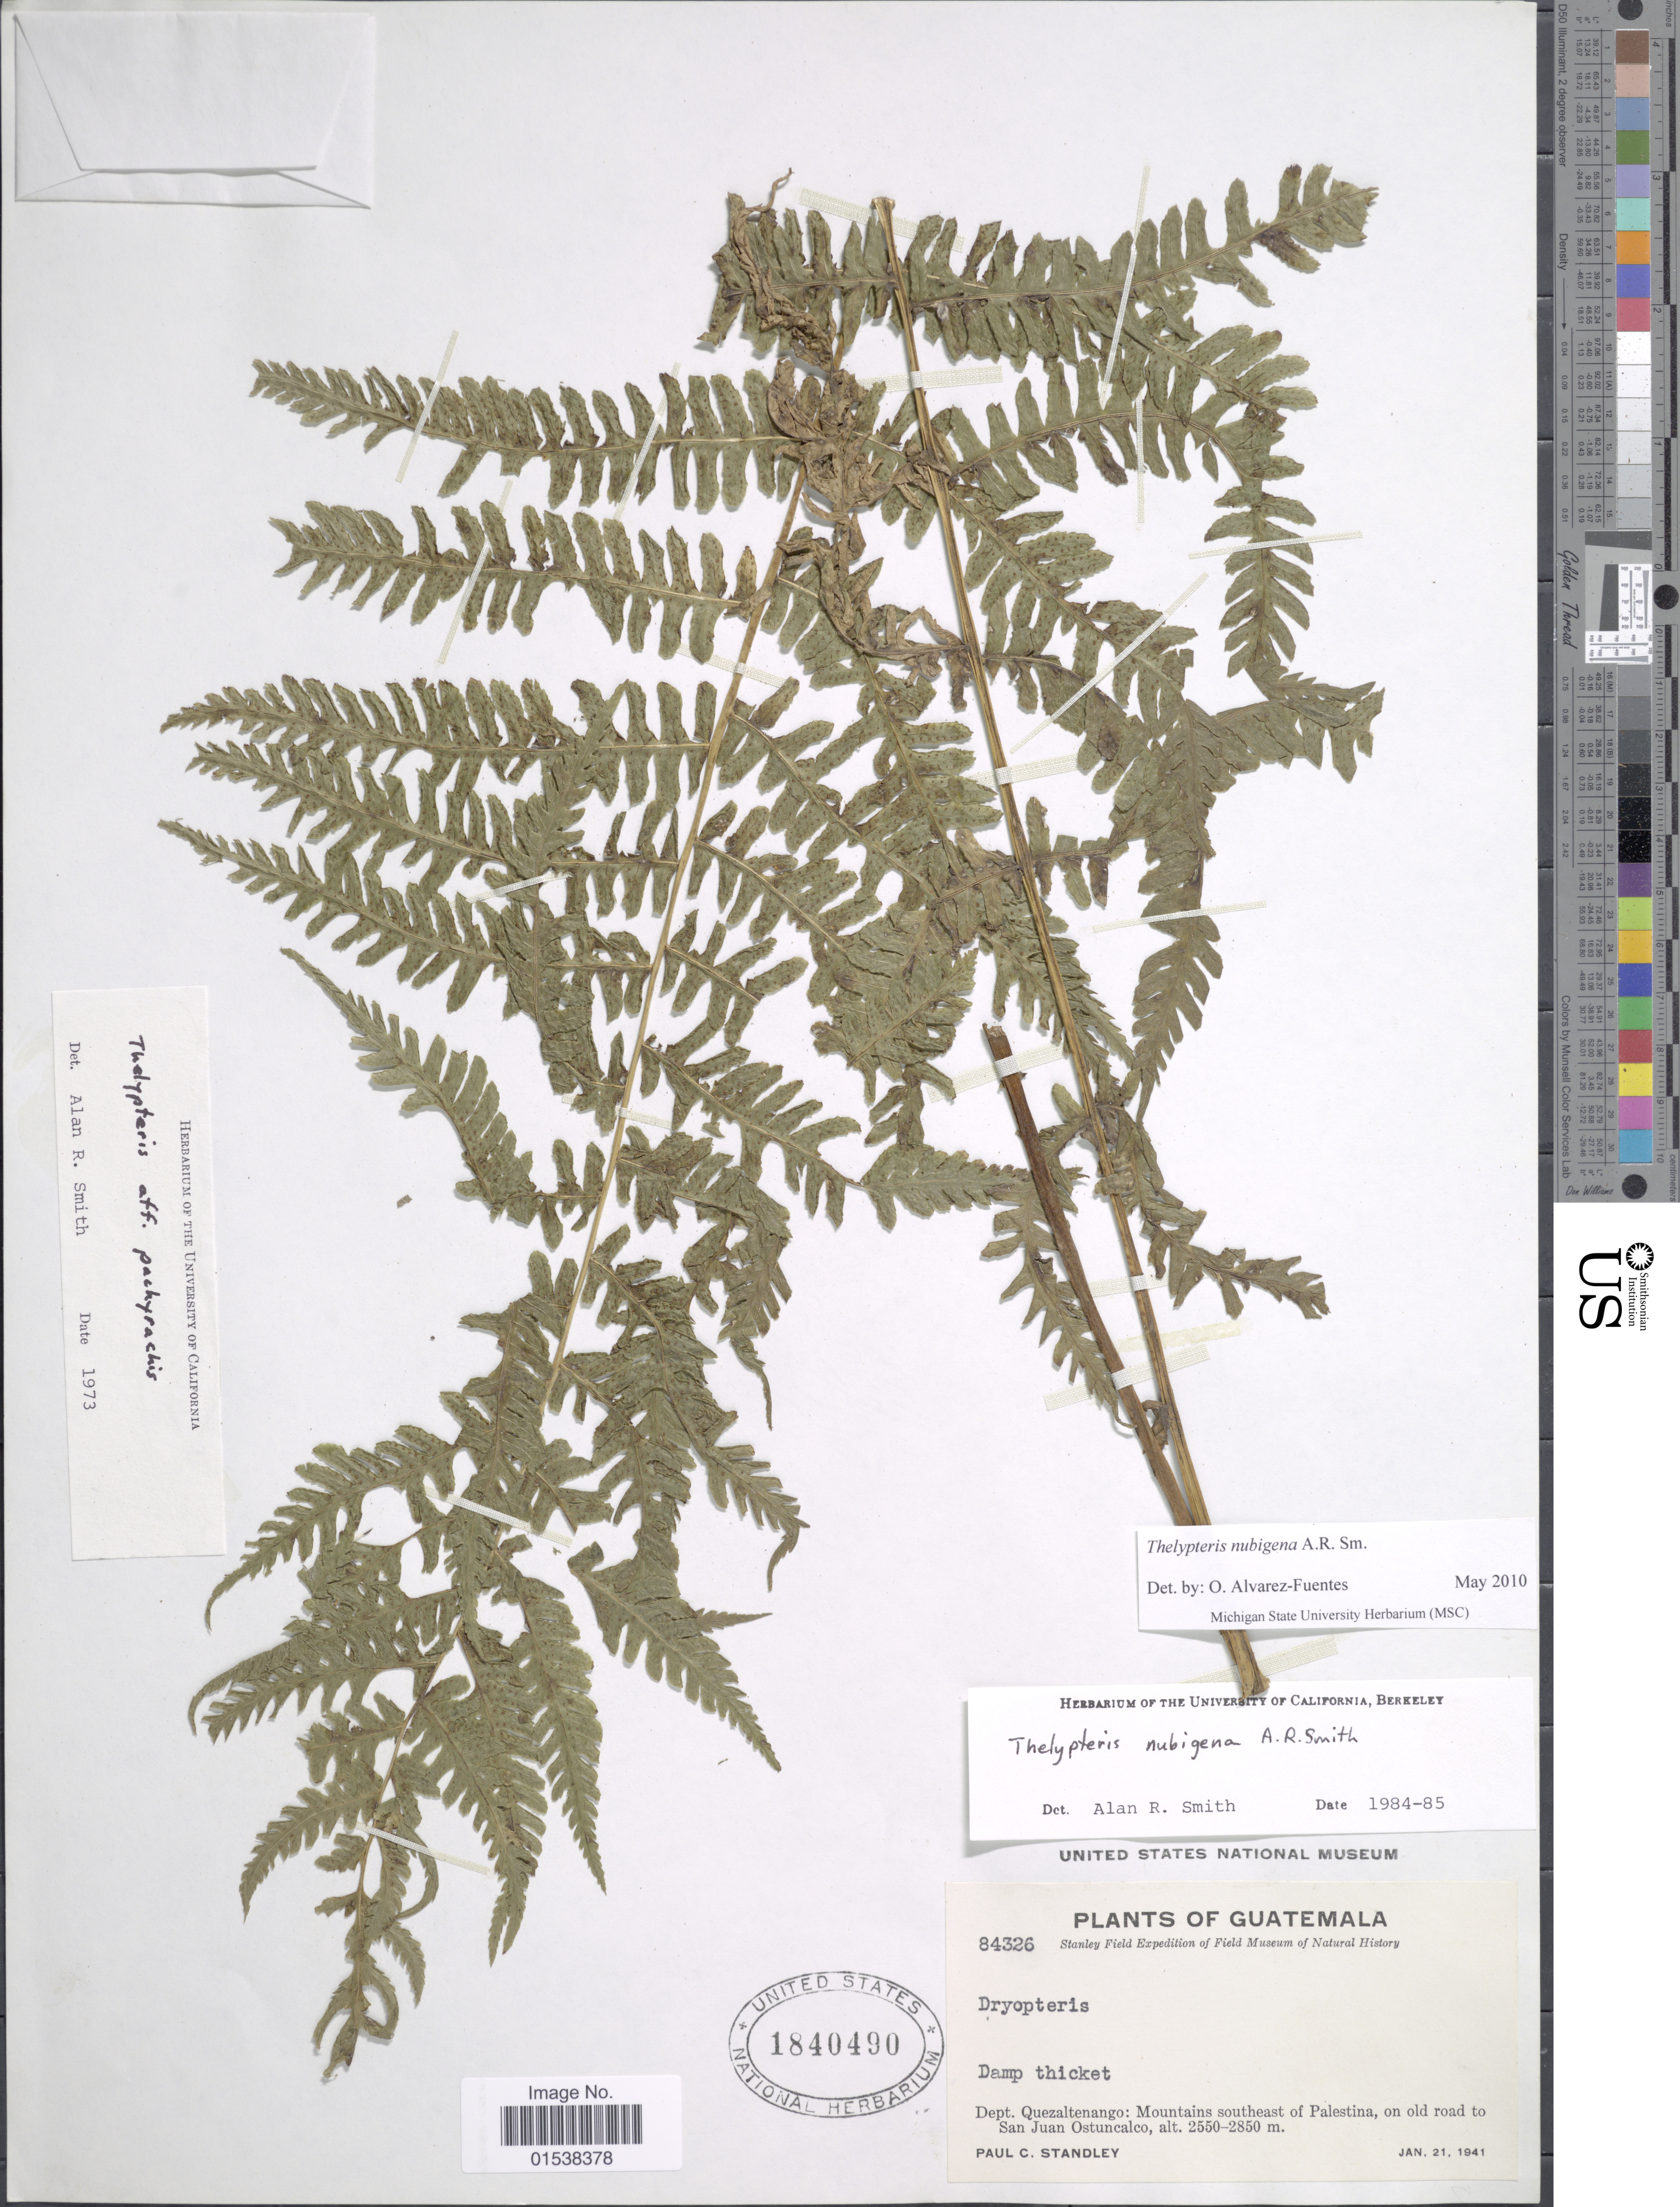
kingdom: Plantae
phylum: Tracheophyta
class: Polypodiopsida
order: Polypodiales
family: Thelypteridaceae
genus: Amauropelta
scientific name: Amauropelta nubigena (A.R. Sm.) comb. nov., ined 2015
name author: (A.R. Sm.)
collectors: P. C. Standley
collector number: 84326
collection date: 1941-01-21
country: Guatemala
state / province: Quetzaltenango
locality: Dept. Quezaltenango: Mountains southeast of Palestina, on old road to San Juan Ostuncalco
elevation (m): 2550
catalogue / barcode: US 1840490